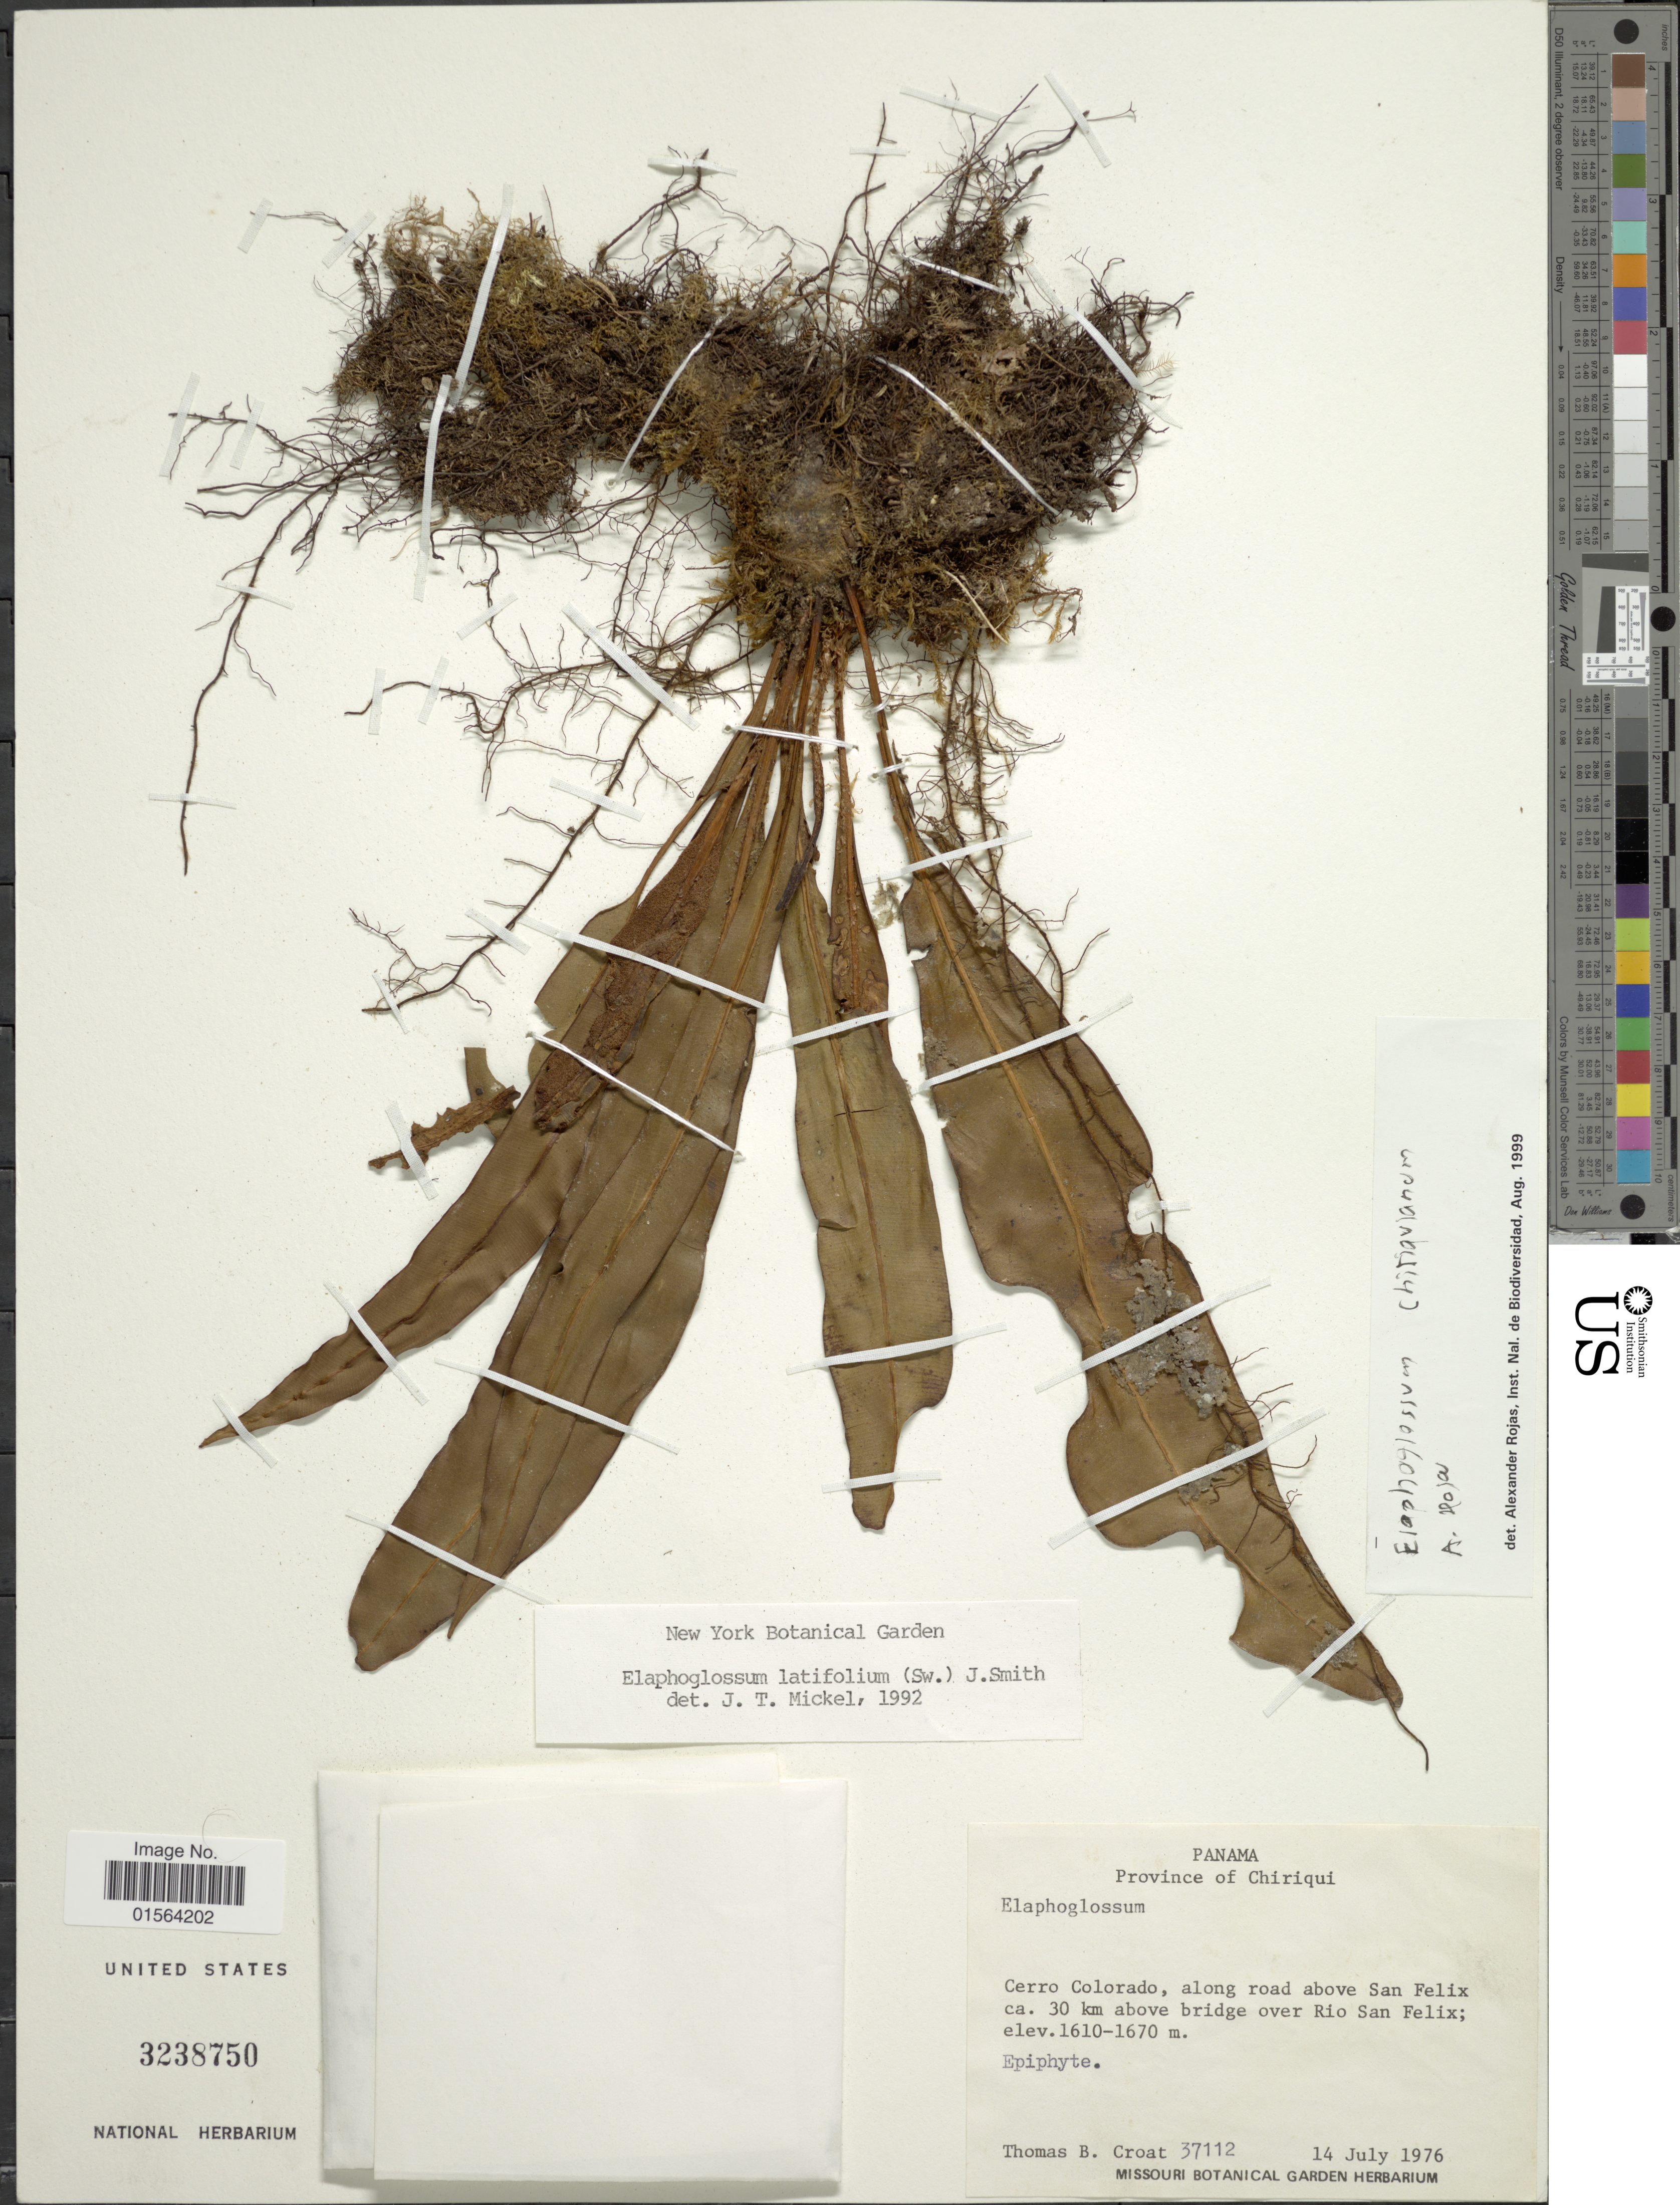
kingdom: Plantae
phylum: Tracheophyta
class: Polypodiopsida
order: Polypodiales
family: Dryopteridaceae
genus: Elaphoglossum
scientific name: Elaphoglossum latifolium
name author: (Sw.) J. Sm.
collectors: T. B. Croat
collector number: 37112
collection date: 1976-07-14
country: Panama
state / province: Chiriqui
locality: Province of Chiriqui, Cerro Colorado, along road above San Felix ca 30 km above ridge over Rio San Felix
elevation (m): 1610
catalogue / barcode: US 3238750